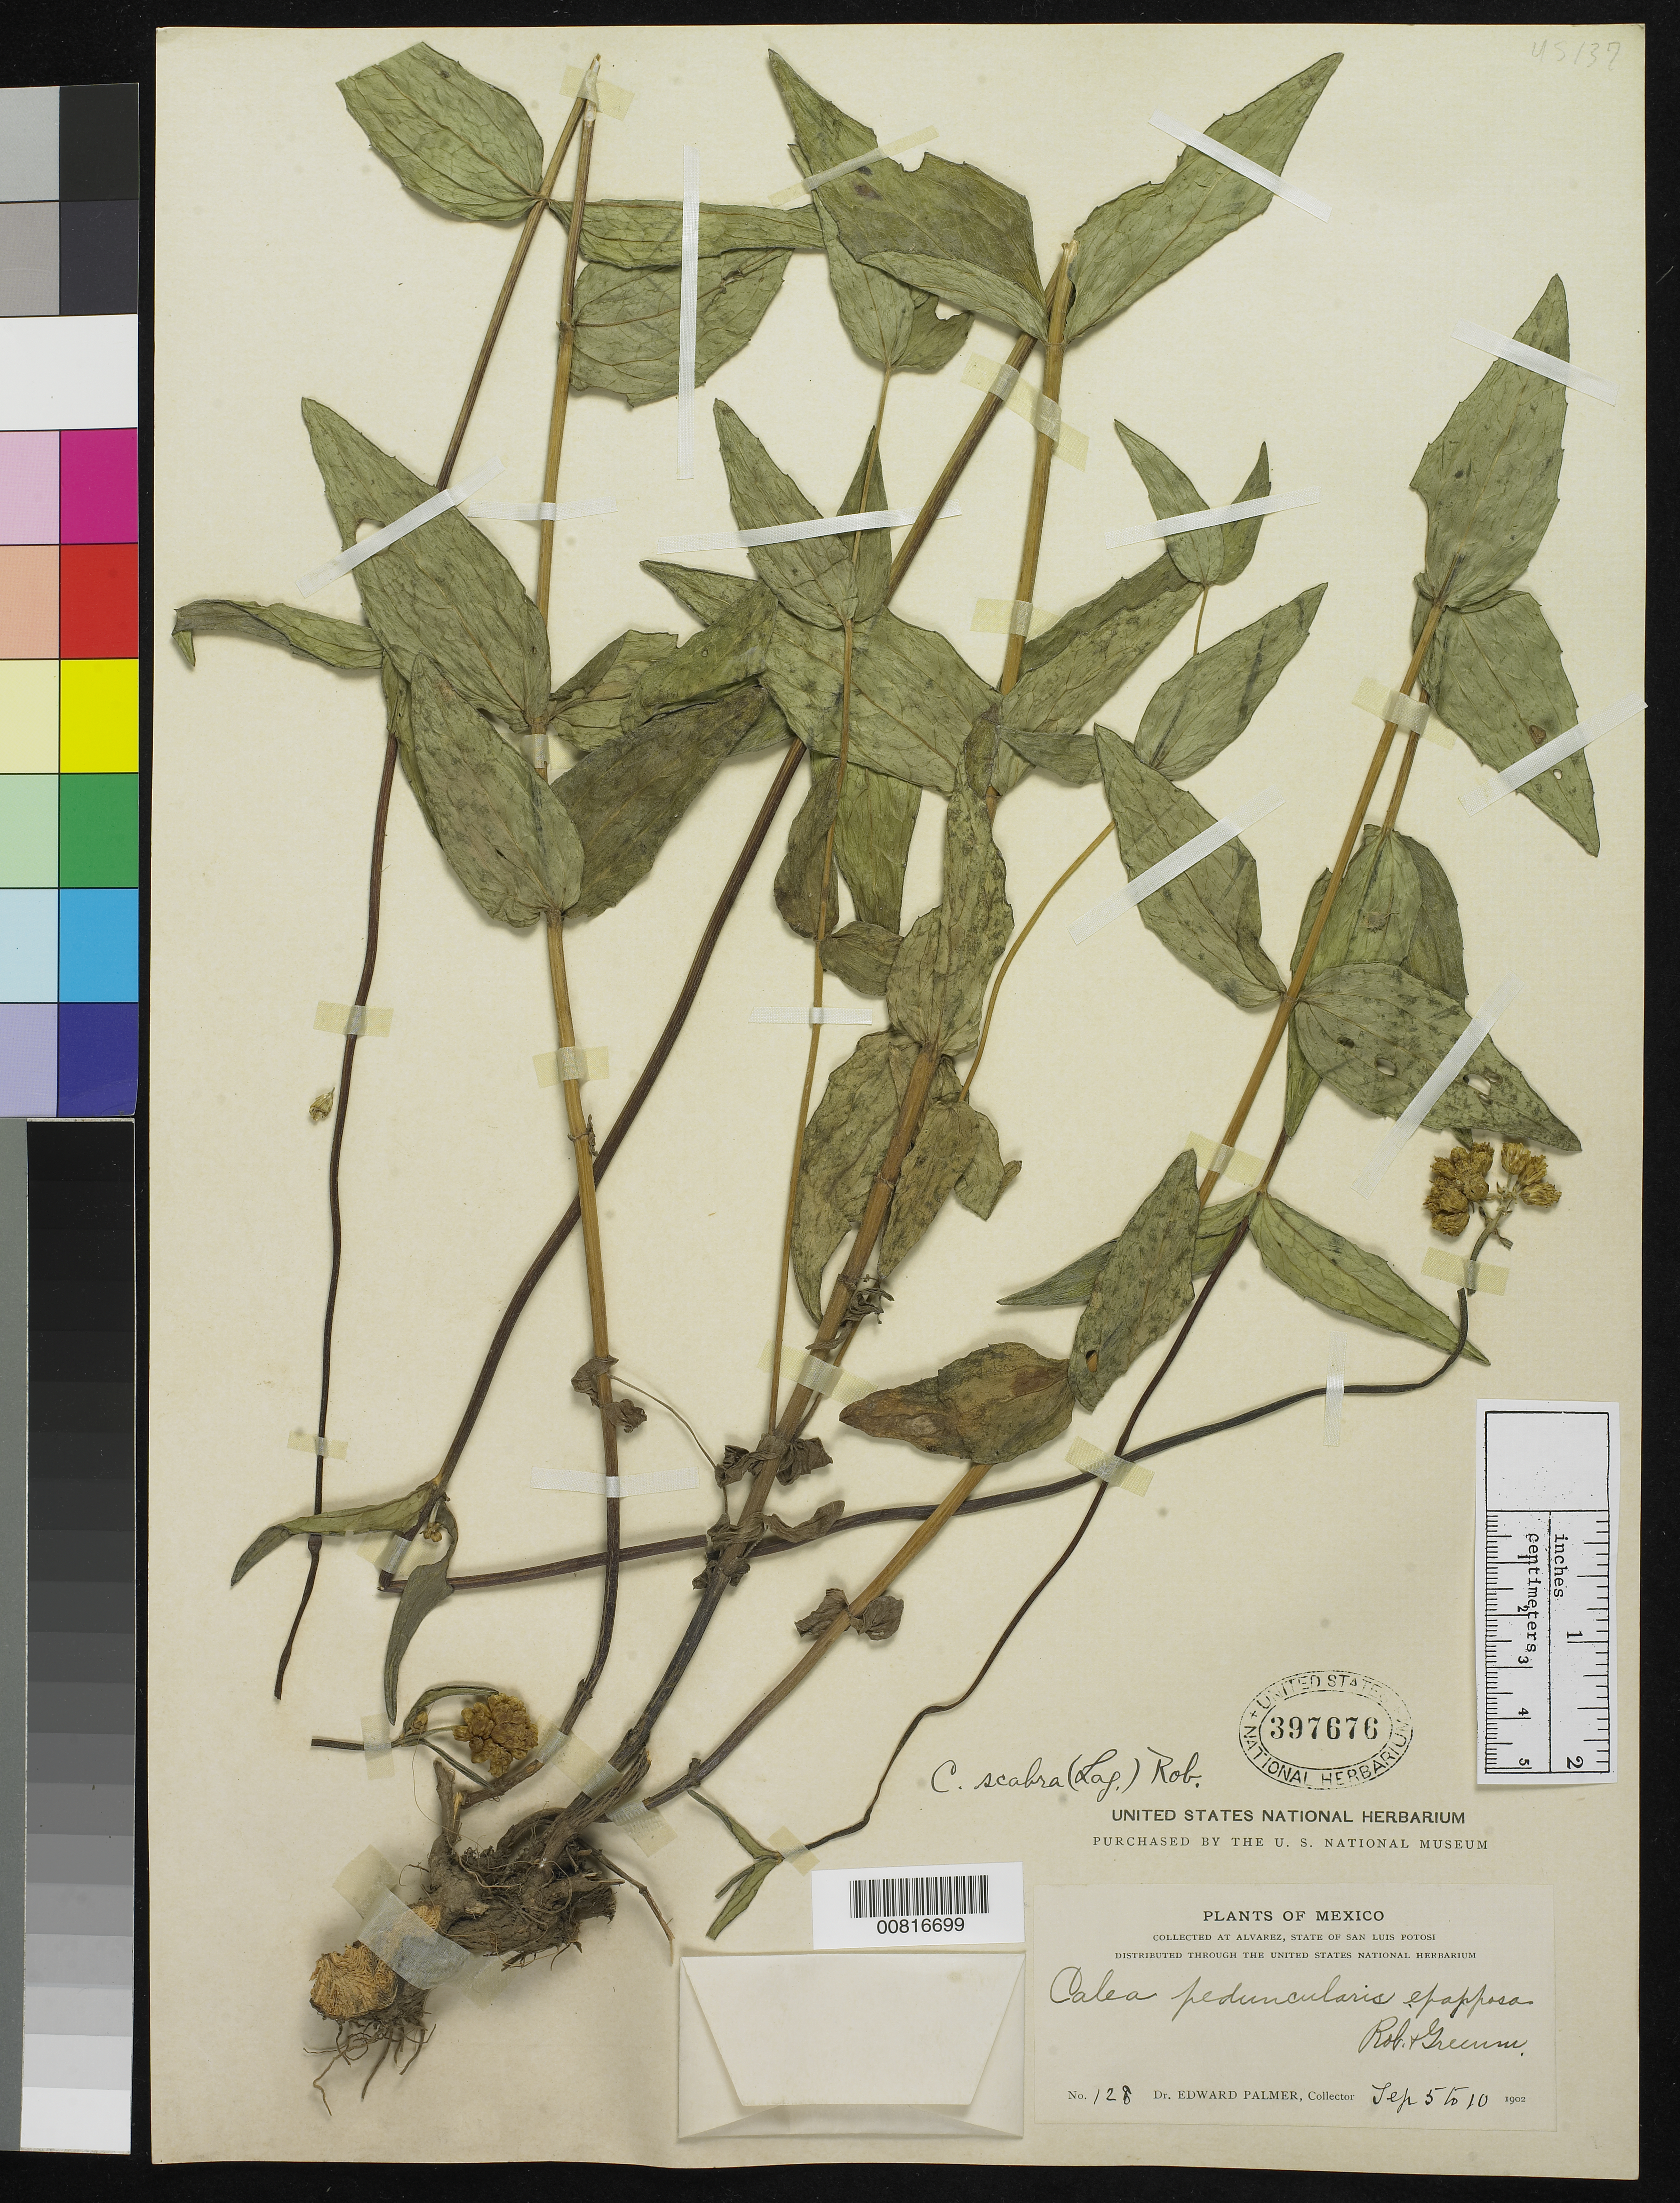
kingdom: Plantae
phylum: Tracheophyta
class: Magnoliopsida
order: Asterales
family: Asteraceae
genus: Alloispermum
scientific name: Alloispermum scabrum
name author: (Lag.) H. Rob.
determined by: Bueno, Vinicius Resende, (ICN), Universidade Federal do Rio Grande do Sul (BRAZIL)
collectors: E. Palmer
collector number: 128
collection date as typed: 05 Sep 1902 to 10 Sep 1902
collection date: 1902-09-05/1902-09-10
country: Mexico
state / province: San Luis Potosí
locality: Alvarez, San Luis Potosí.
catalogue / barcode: US 397676